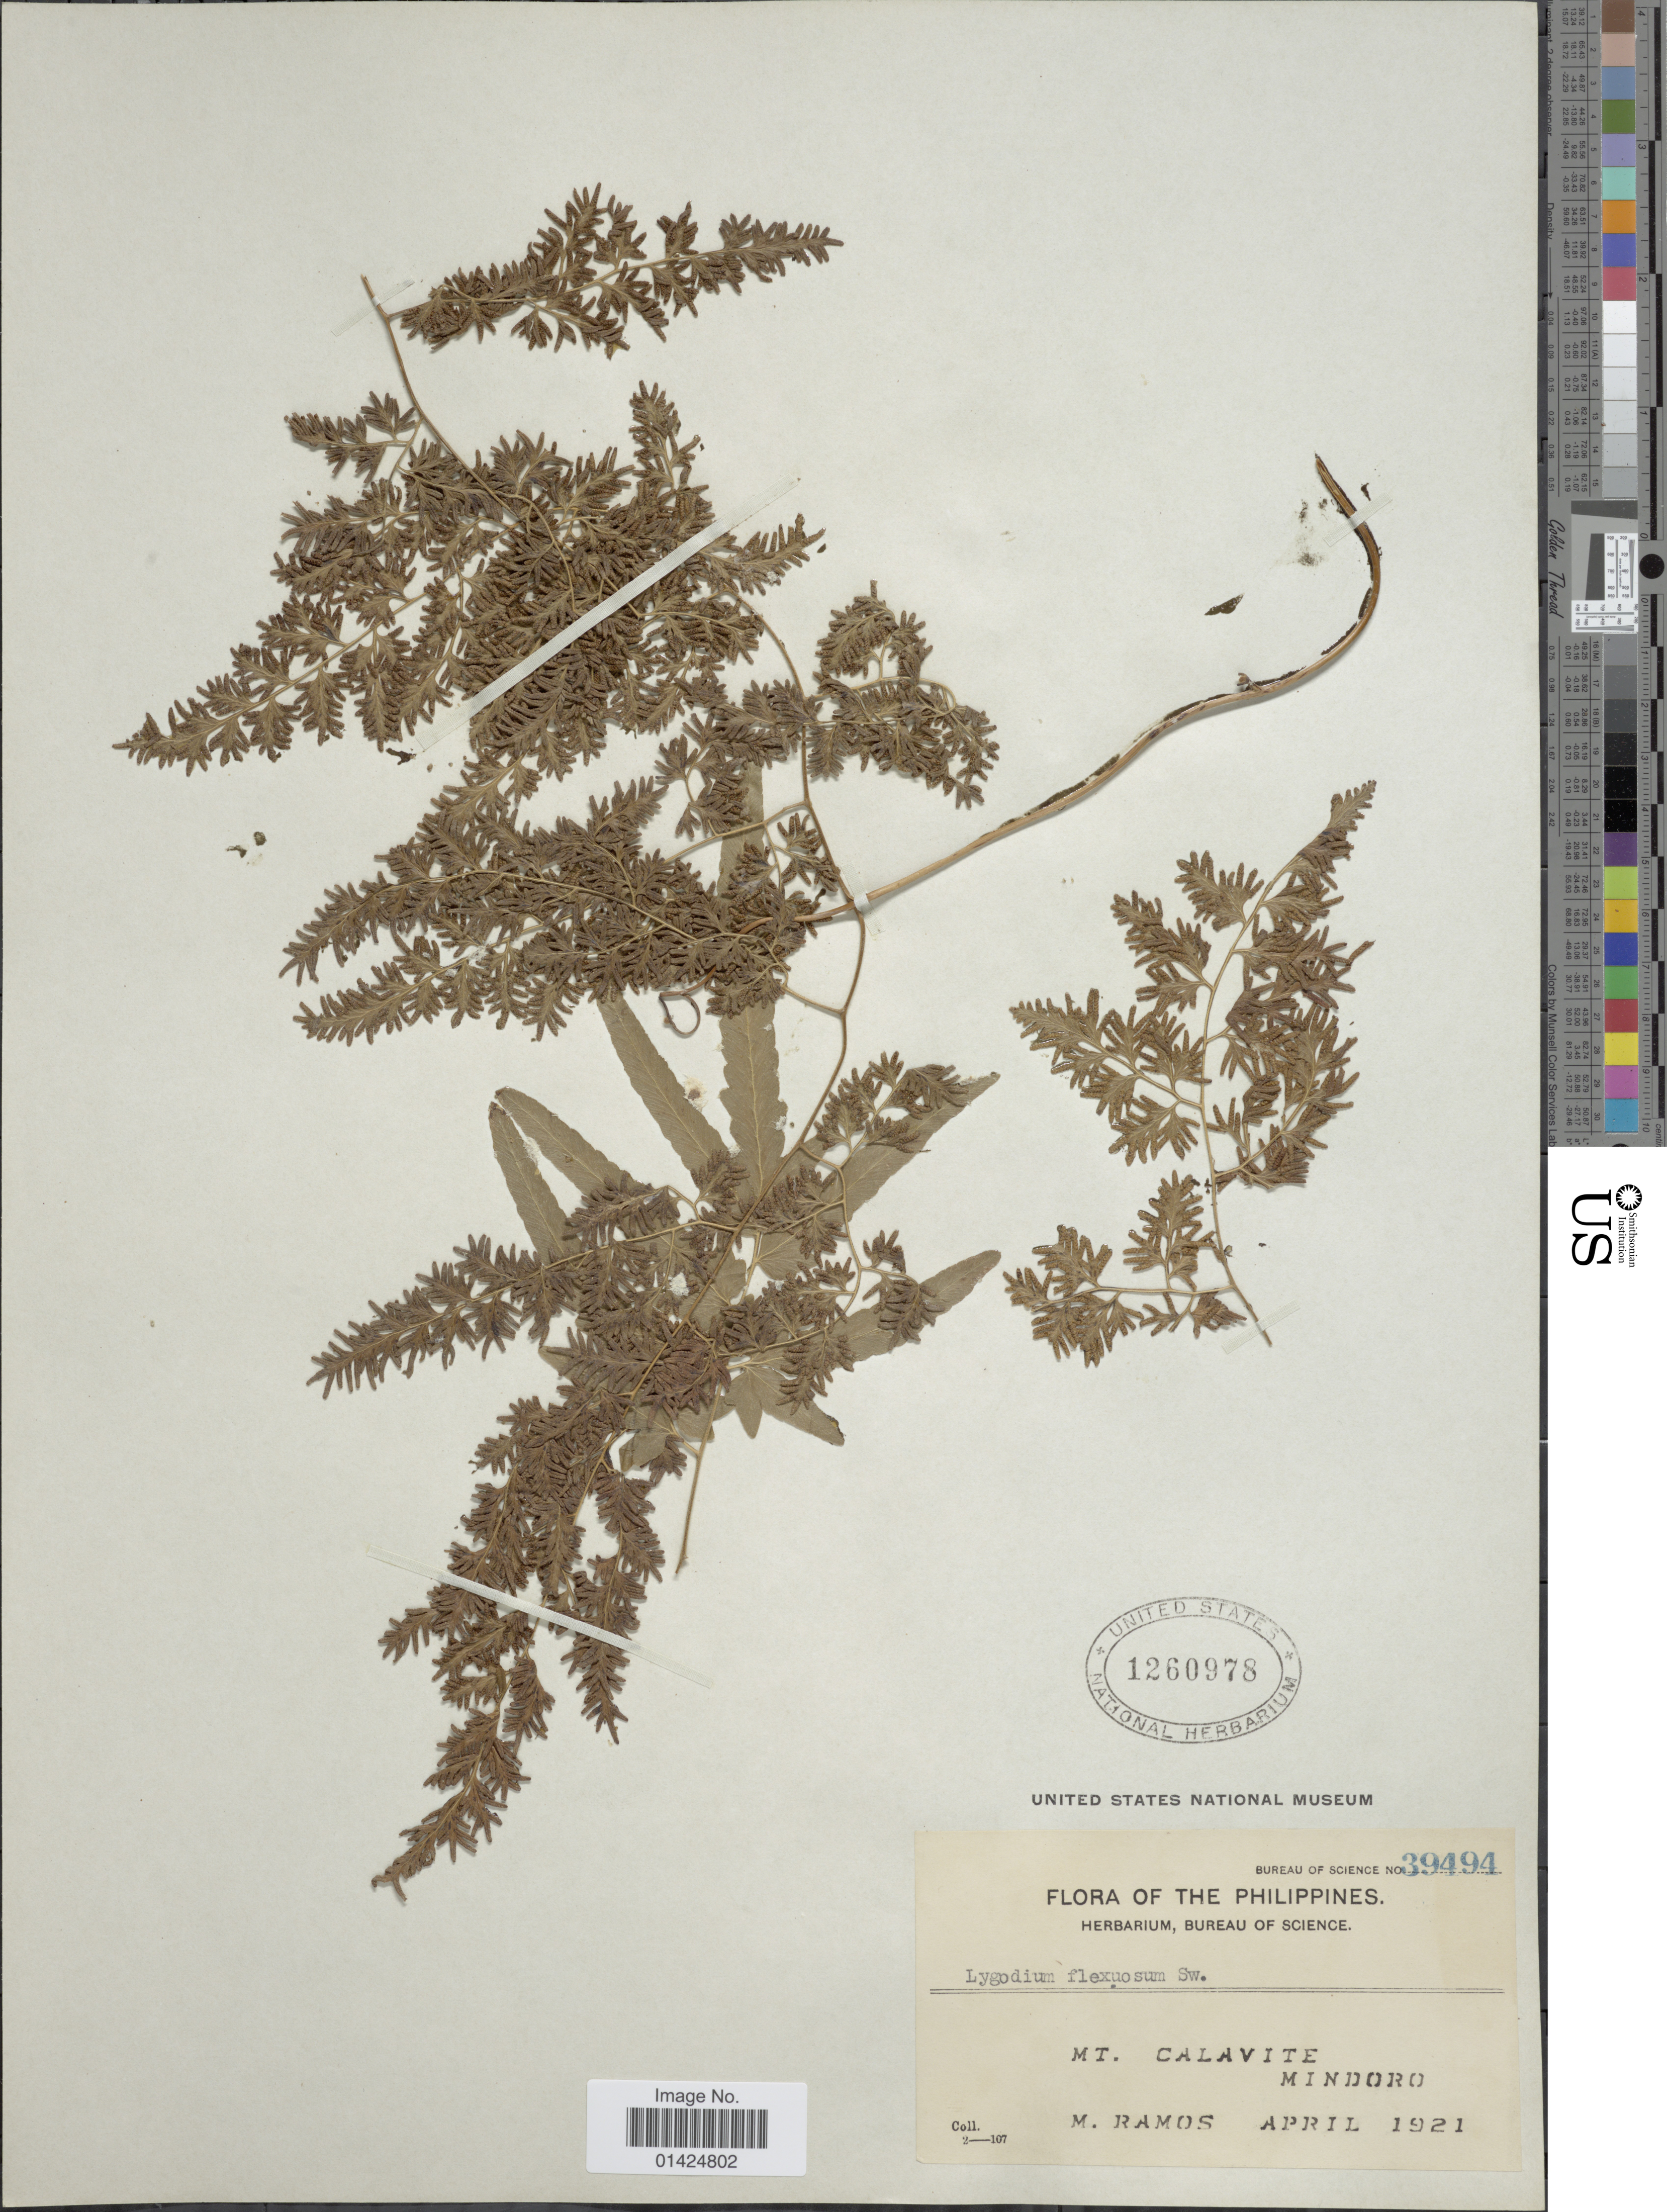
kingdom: Plantae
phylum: Tracheophyta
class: Polypodiopsida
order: Schizaeales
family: Lygodiaceae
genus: Lygodium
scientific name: Lygodium flexuosum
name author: Sw.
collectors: M. Ramos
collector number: Bureau of Science 39494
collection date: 1921-04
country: Philippines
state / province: Mimaropa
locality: Mt. Calavite, Mindoro.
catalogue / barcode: US 1260978